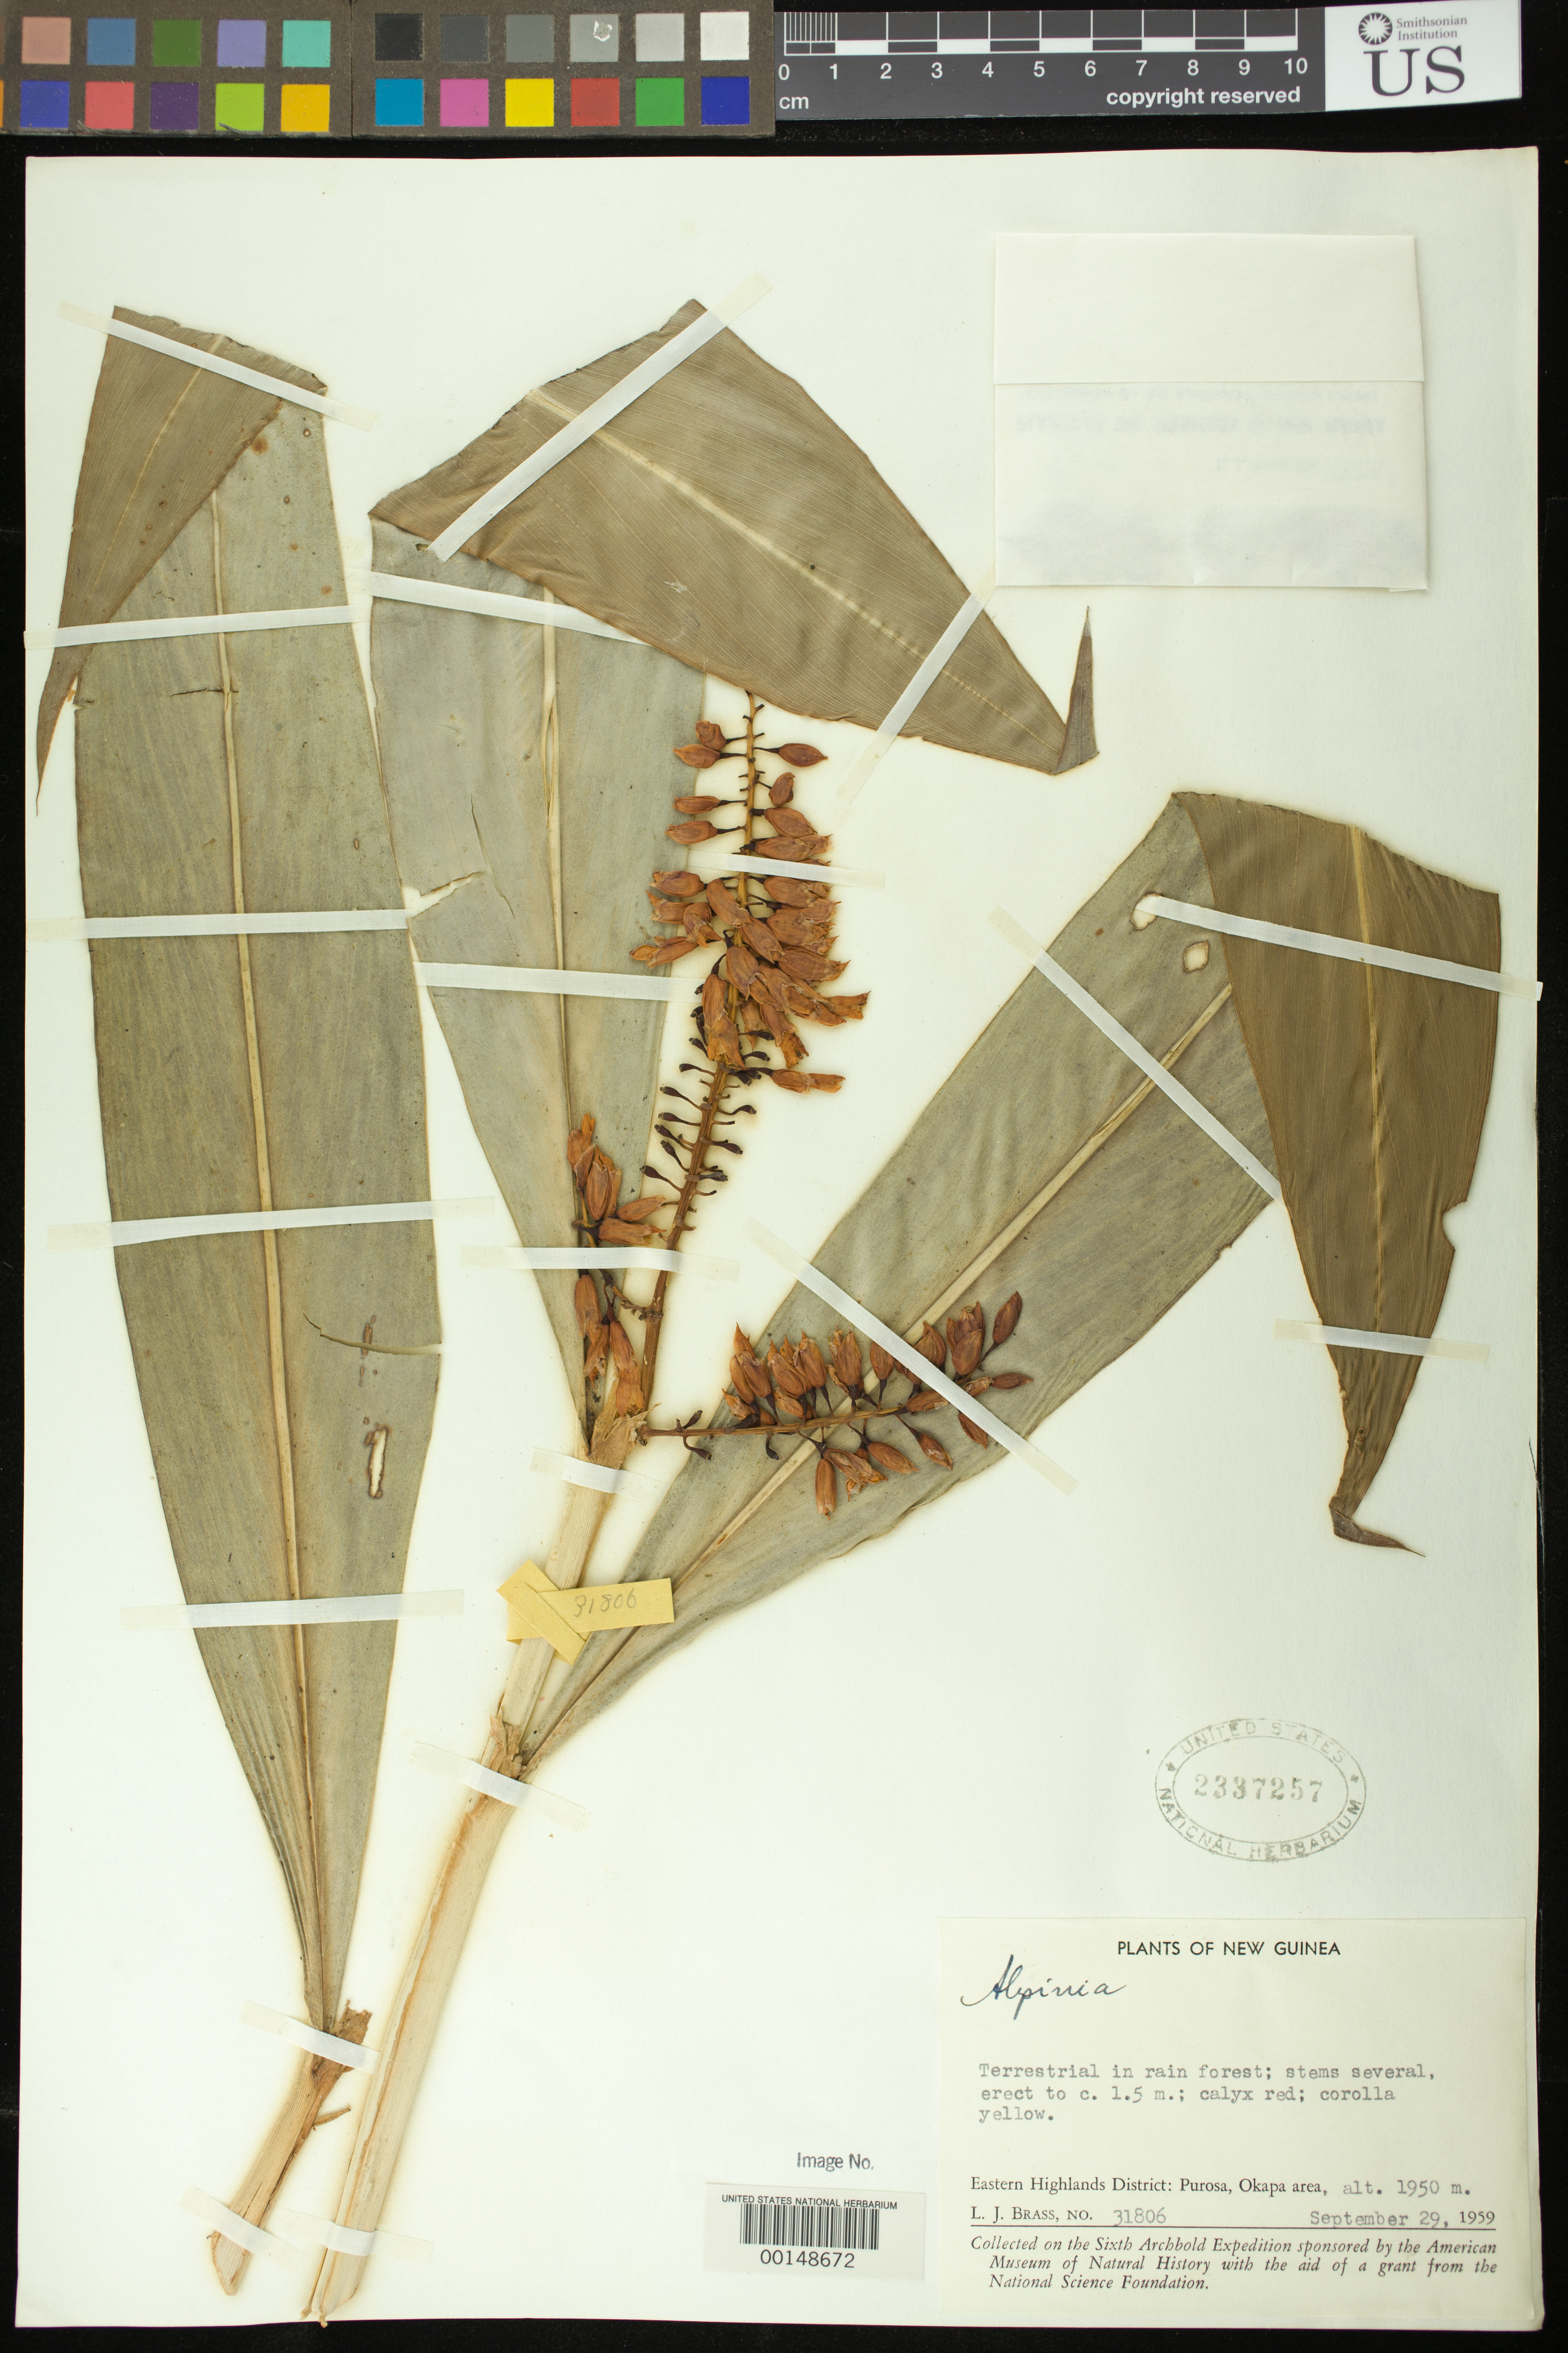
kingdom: Plantae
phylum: Tracheophyta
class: Liliopsida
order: Zingiberales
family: Zingiberaceae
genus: Alpinia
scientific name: Alpinia sp.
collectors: L. J. Brass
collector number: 31806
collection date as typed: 29 Sep 1959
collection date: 1959-09-29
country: Papua New Guinea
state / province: Eastern Highlands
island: New Guinea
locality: Purosa, okapa area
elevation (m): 1950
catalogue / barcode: US 2337257